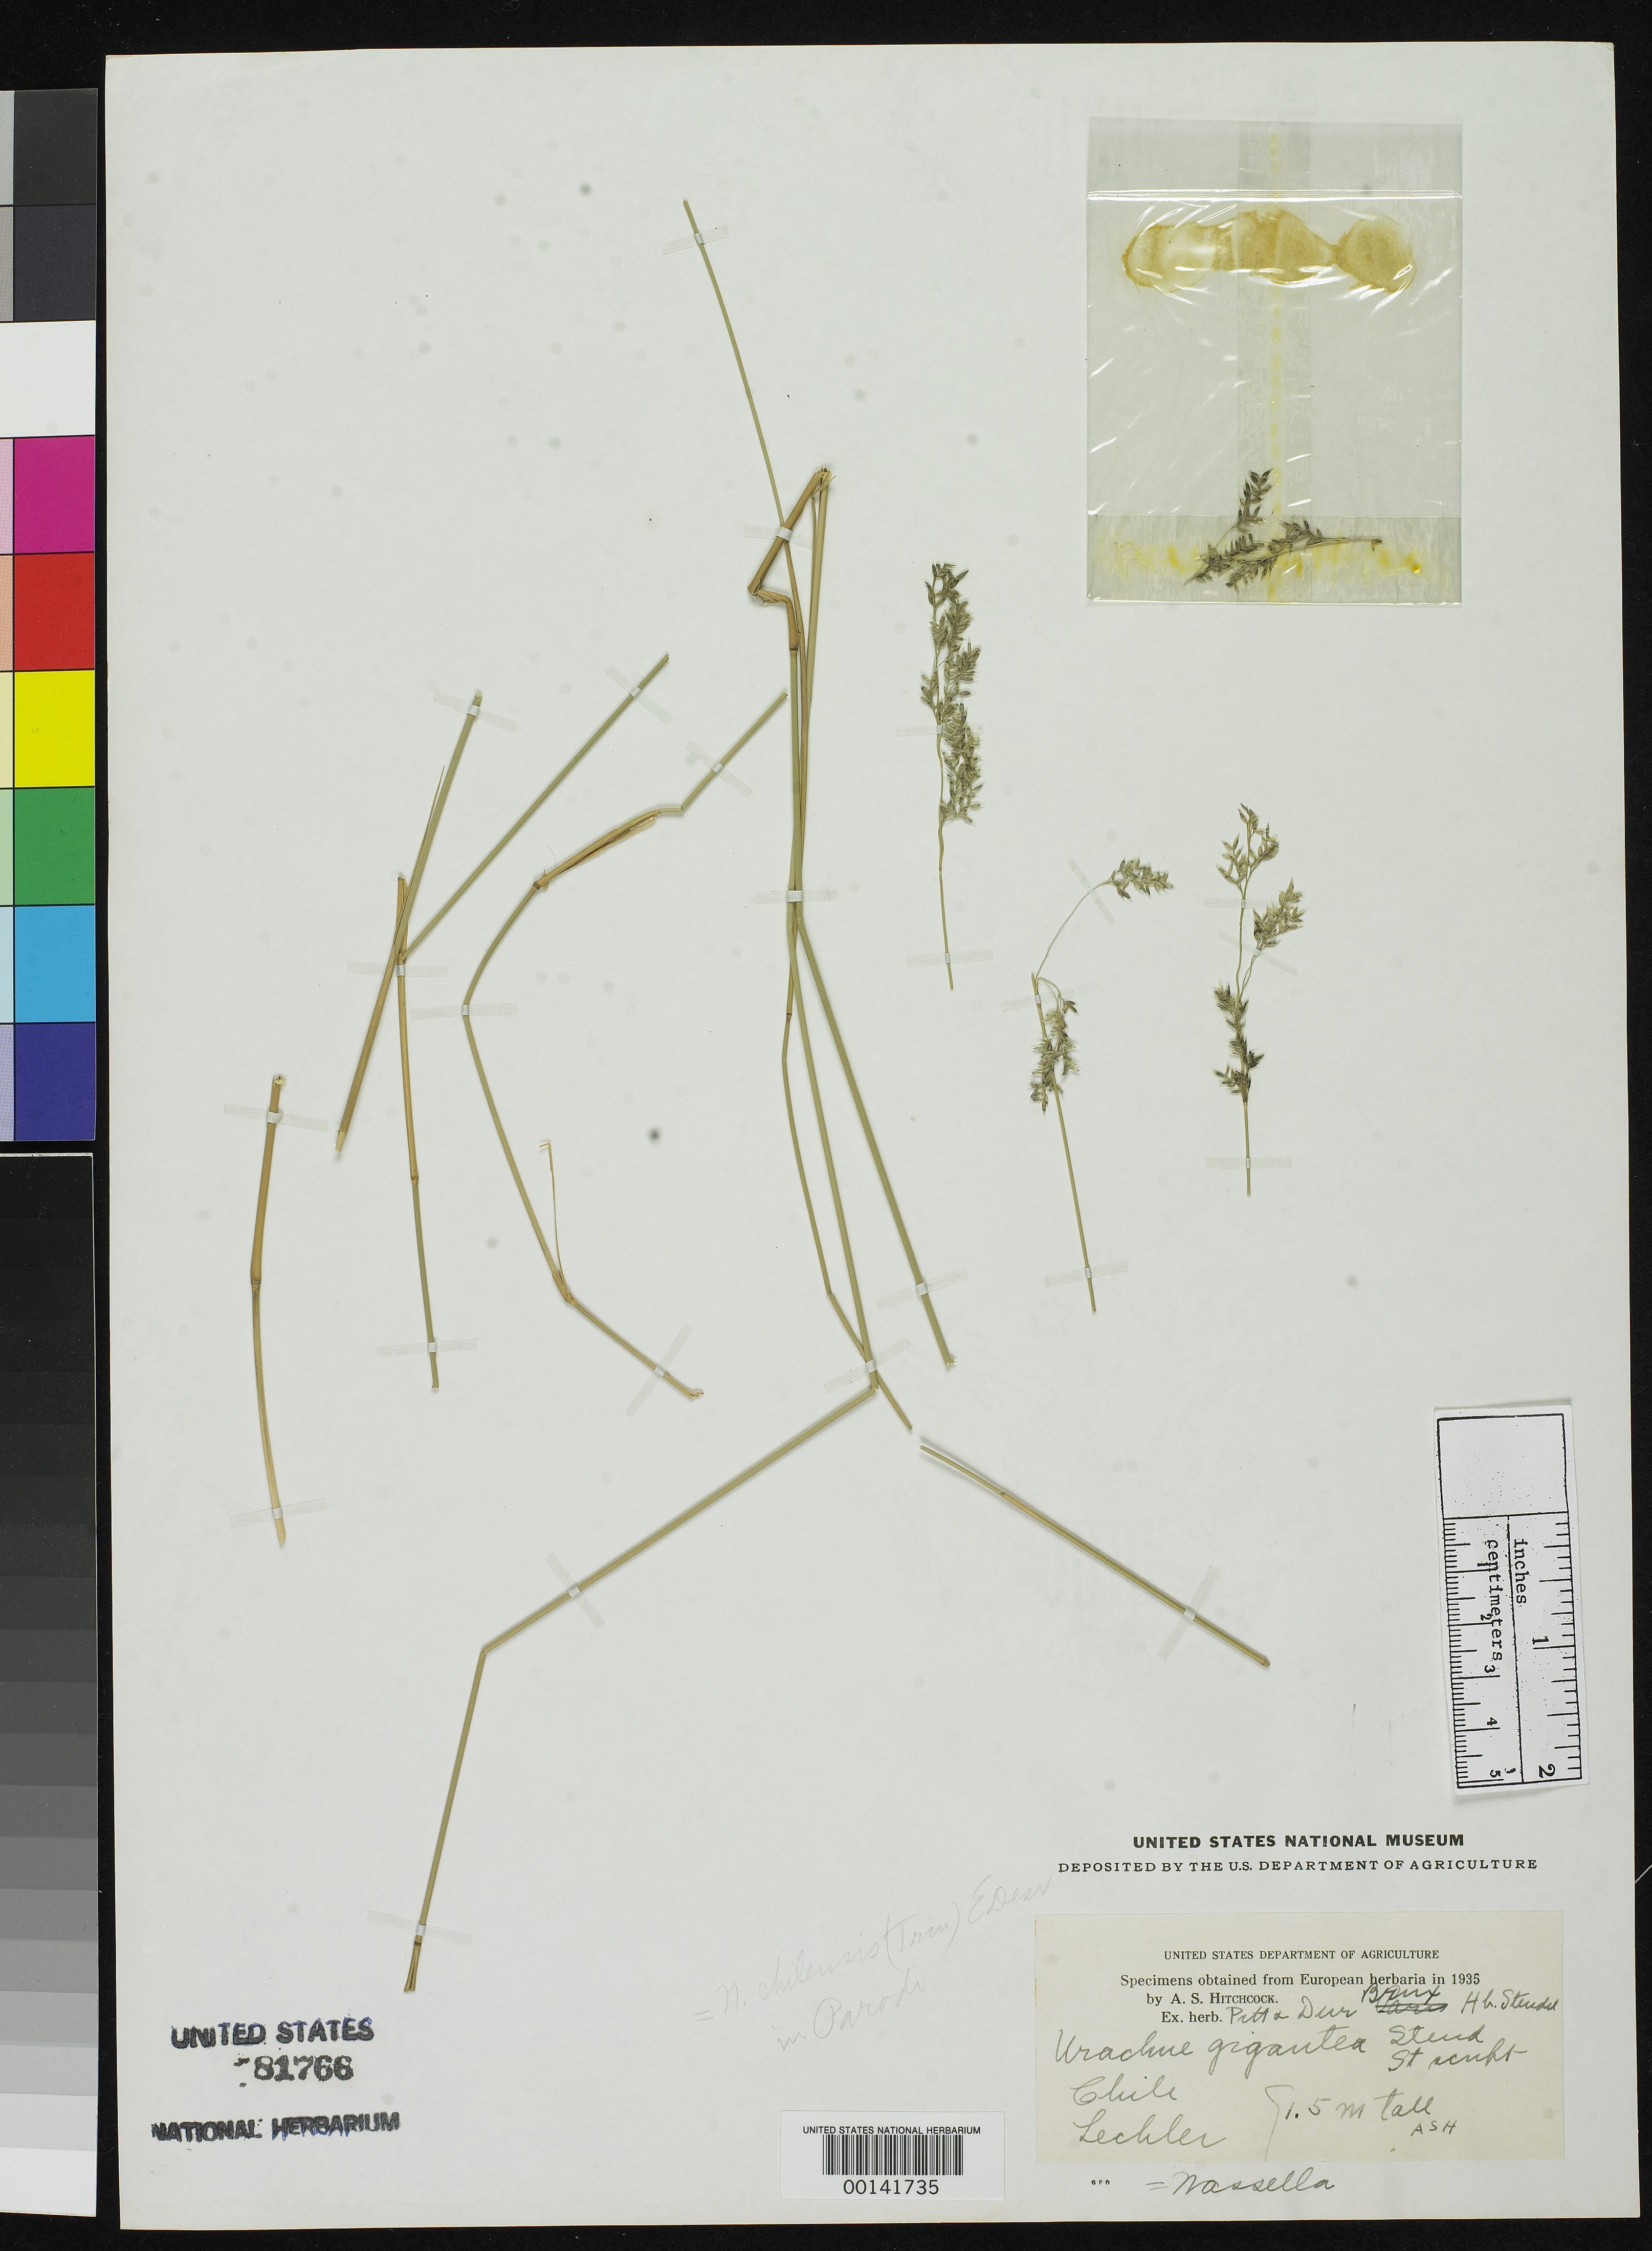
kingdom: Plantae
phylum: Tracheophyta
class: Liliopsida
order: Poales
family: Poaceae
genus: Urachne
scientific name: Urachne gigantea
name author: Steud.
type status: Isotype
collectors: W. Lechler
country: Chile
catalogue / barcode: US 81766